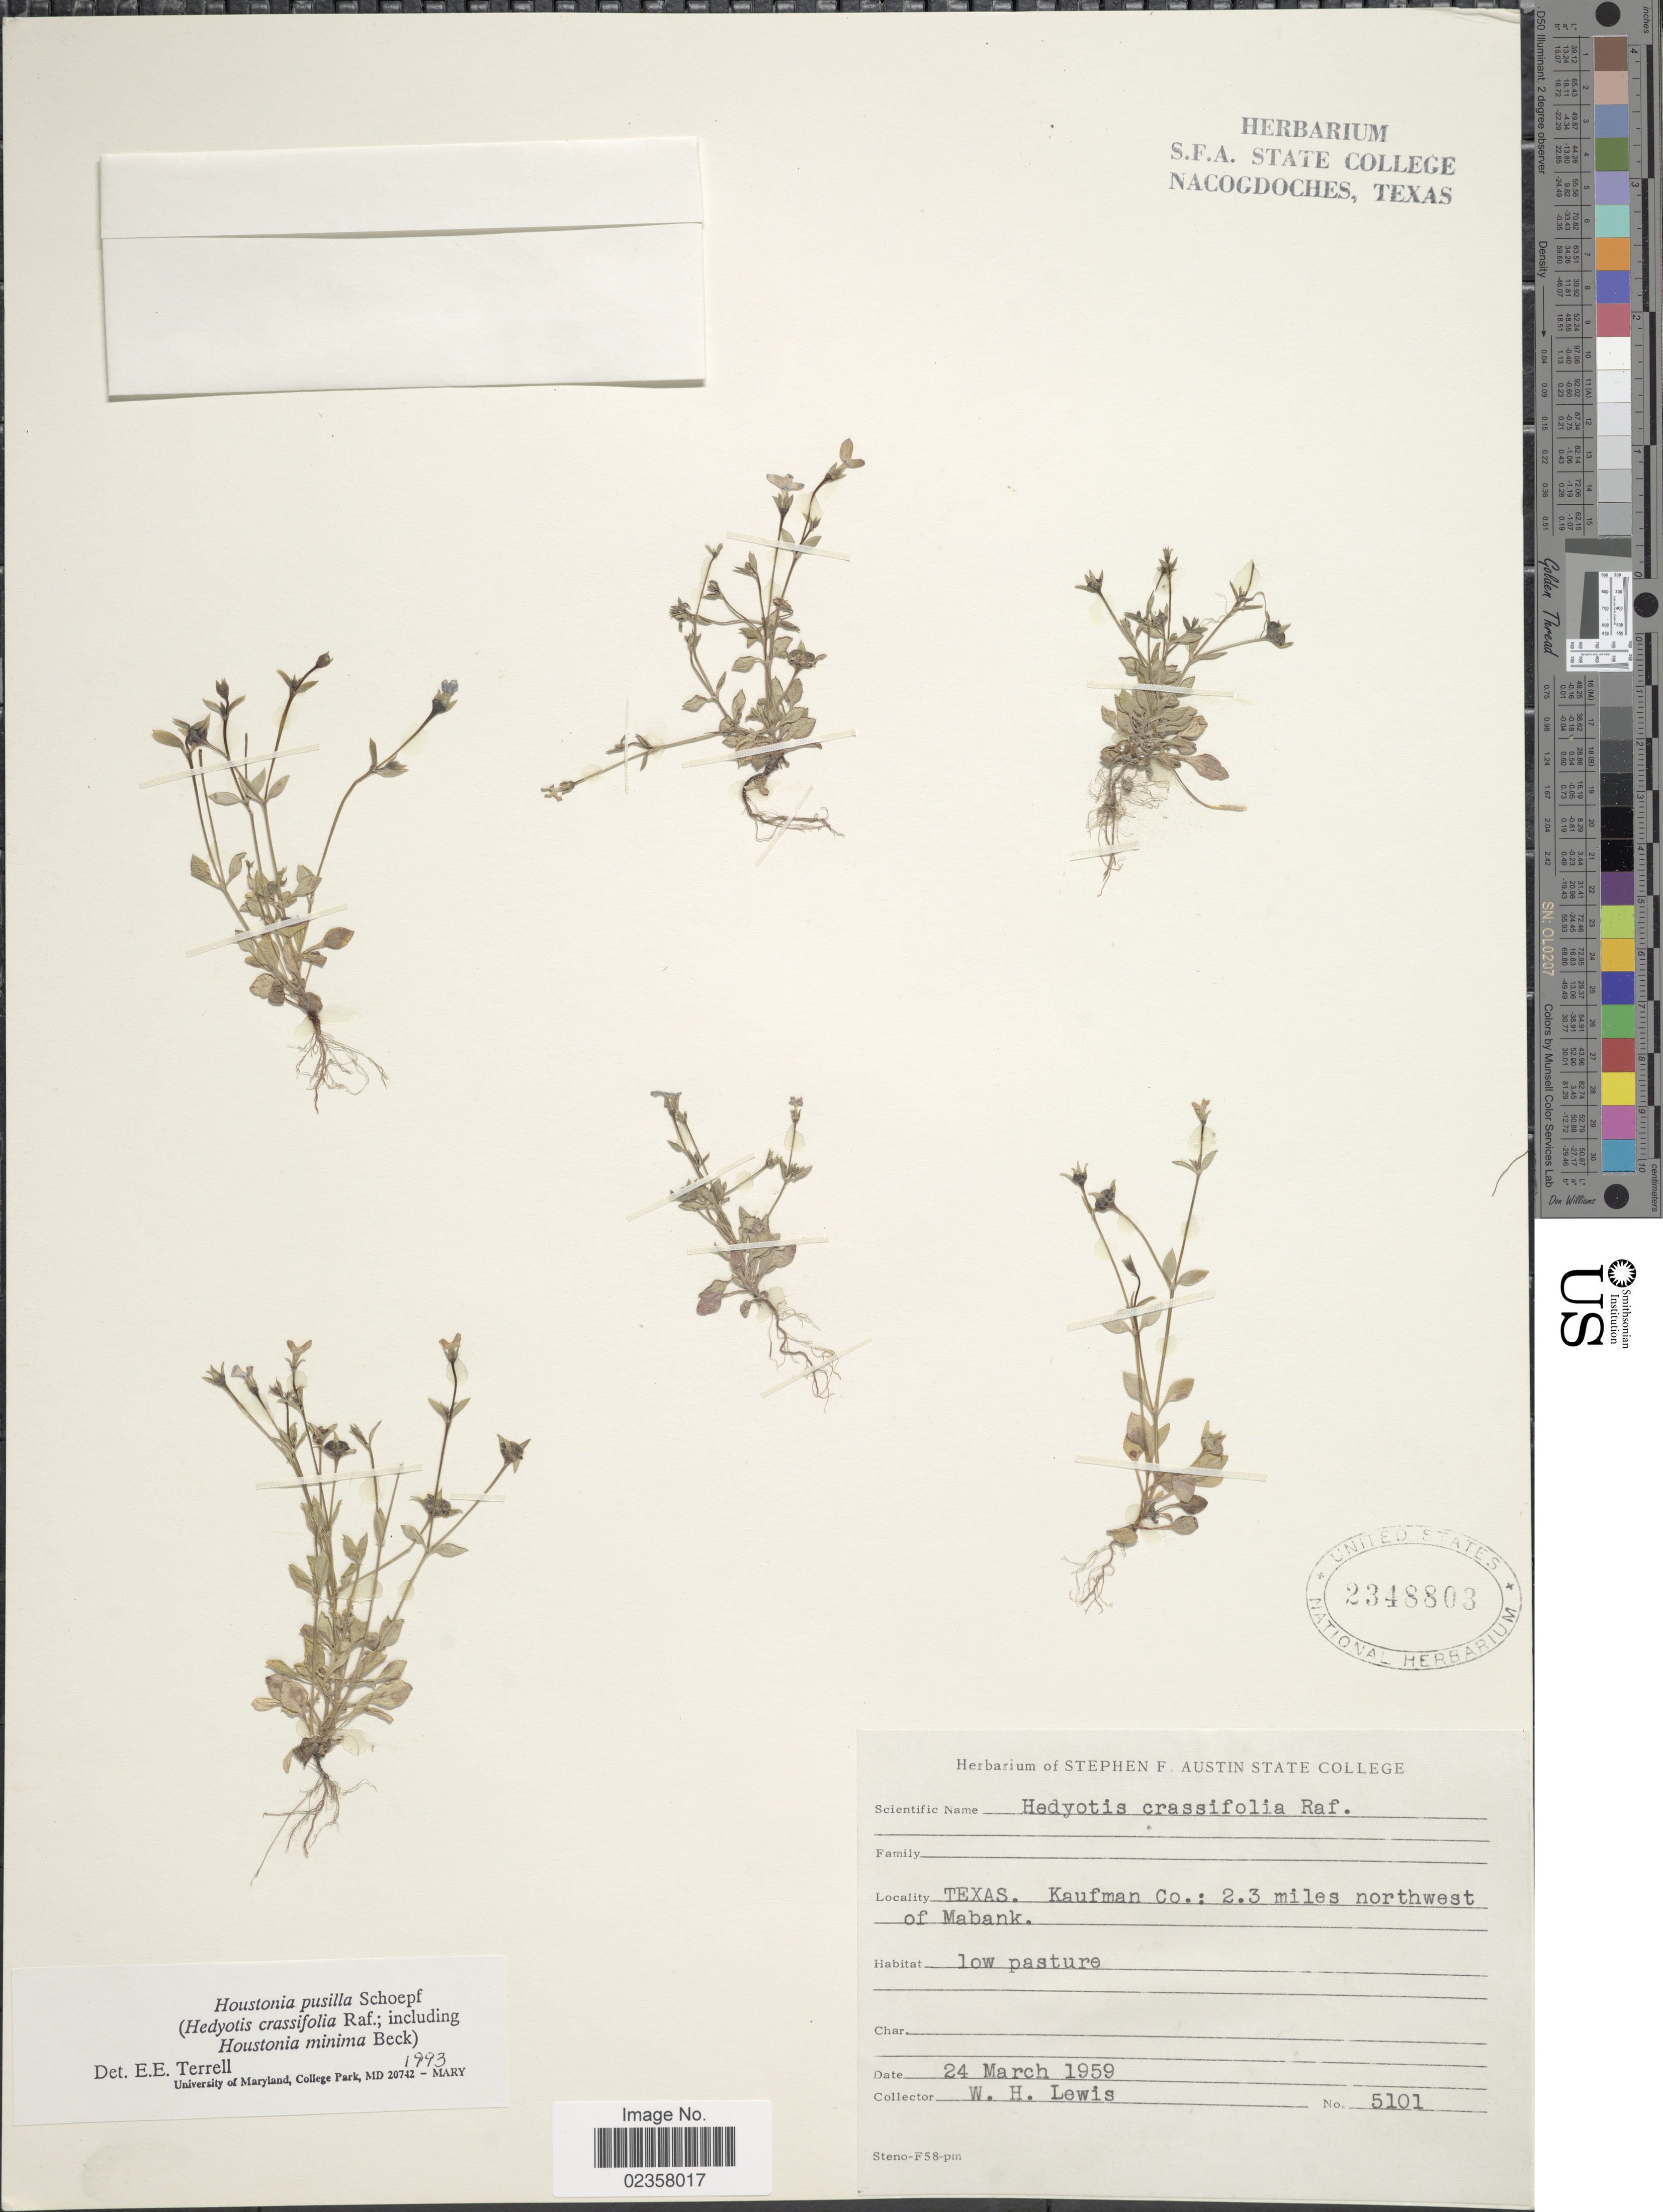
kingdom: Plantae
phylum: Tracheophyta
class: Magnoliopsida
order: Gentianales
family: Rubiaceae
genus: Houstonia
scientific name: Houstonia pusilla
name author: Schoepf.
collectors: W. H. Lewis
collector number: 5101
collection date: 1959-03-24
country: United States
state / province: Texas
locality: Texas. Kaufman Co.: 2.3 miles northwest of Mabank.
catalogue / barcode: US 2348803